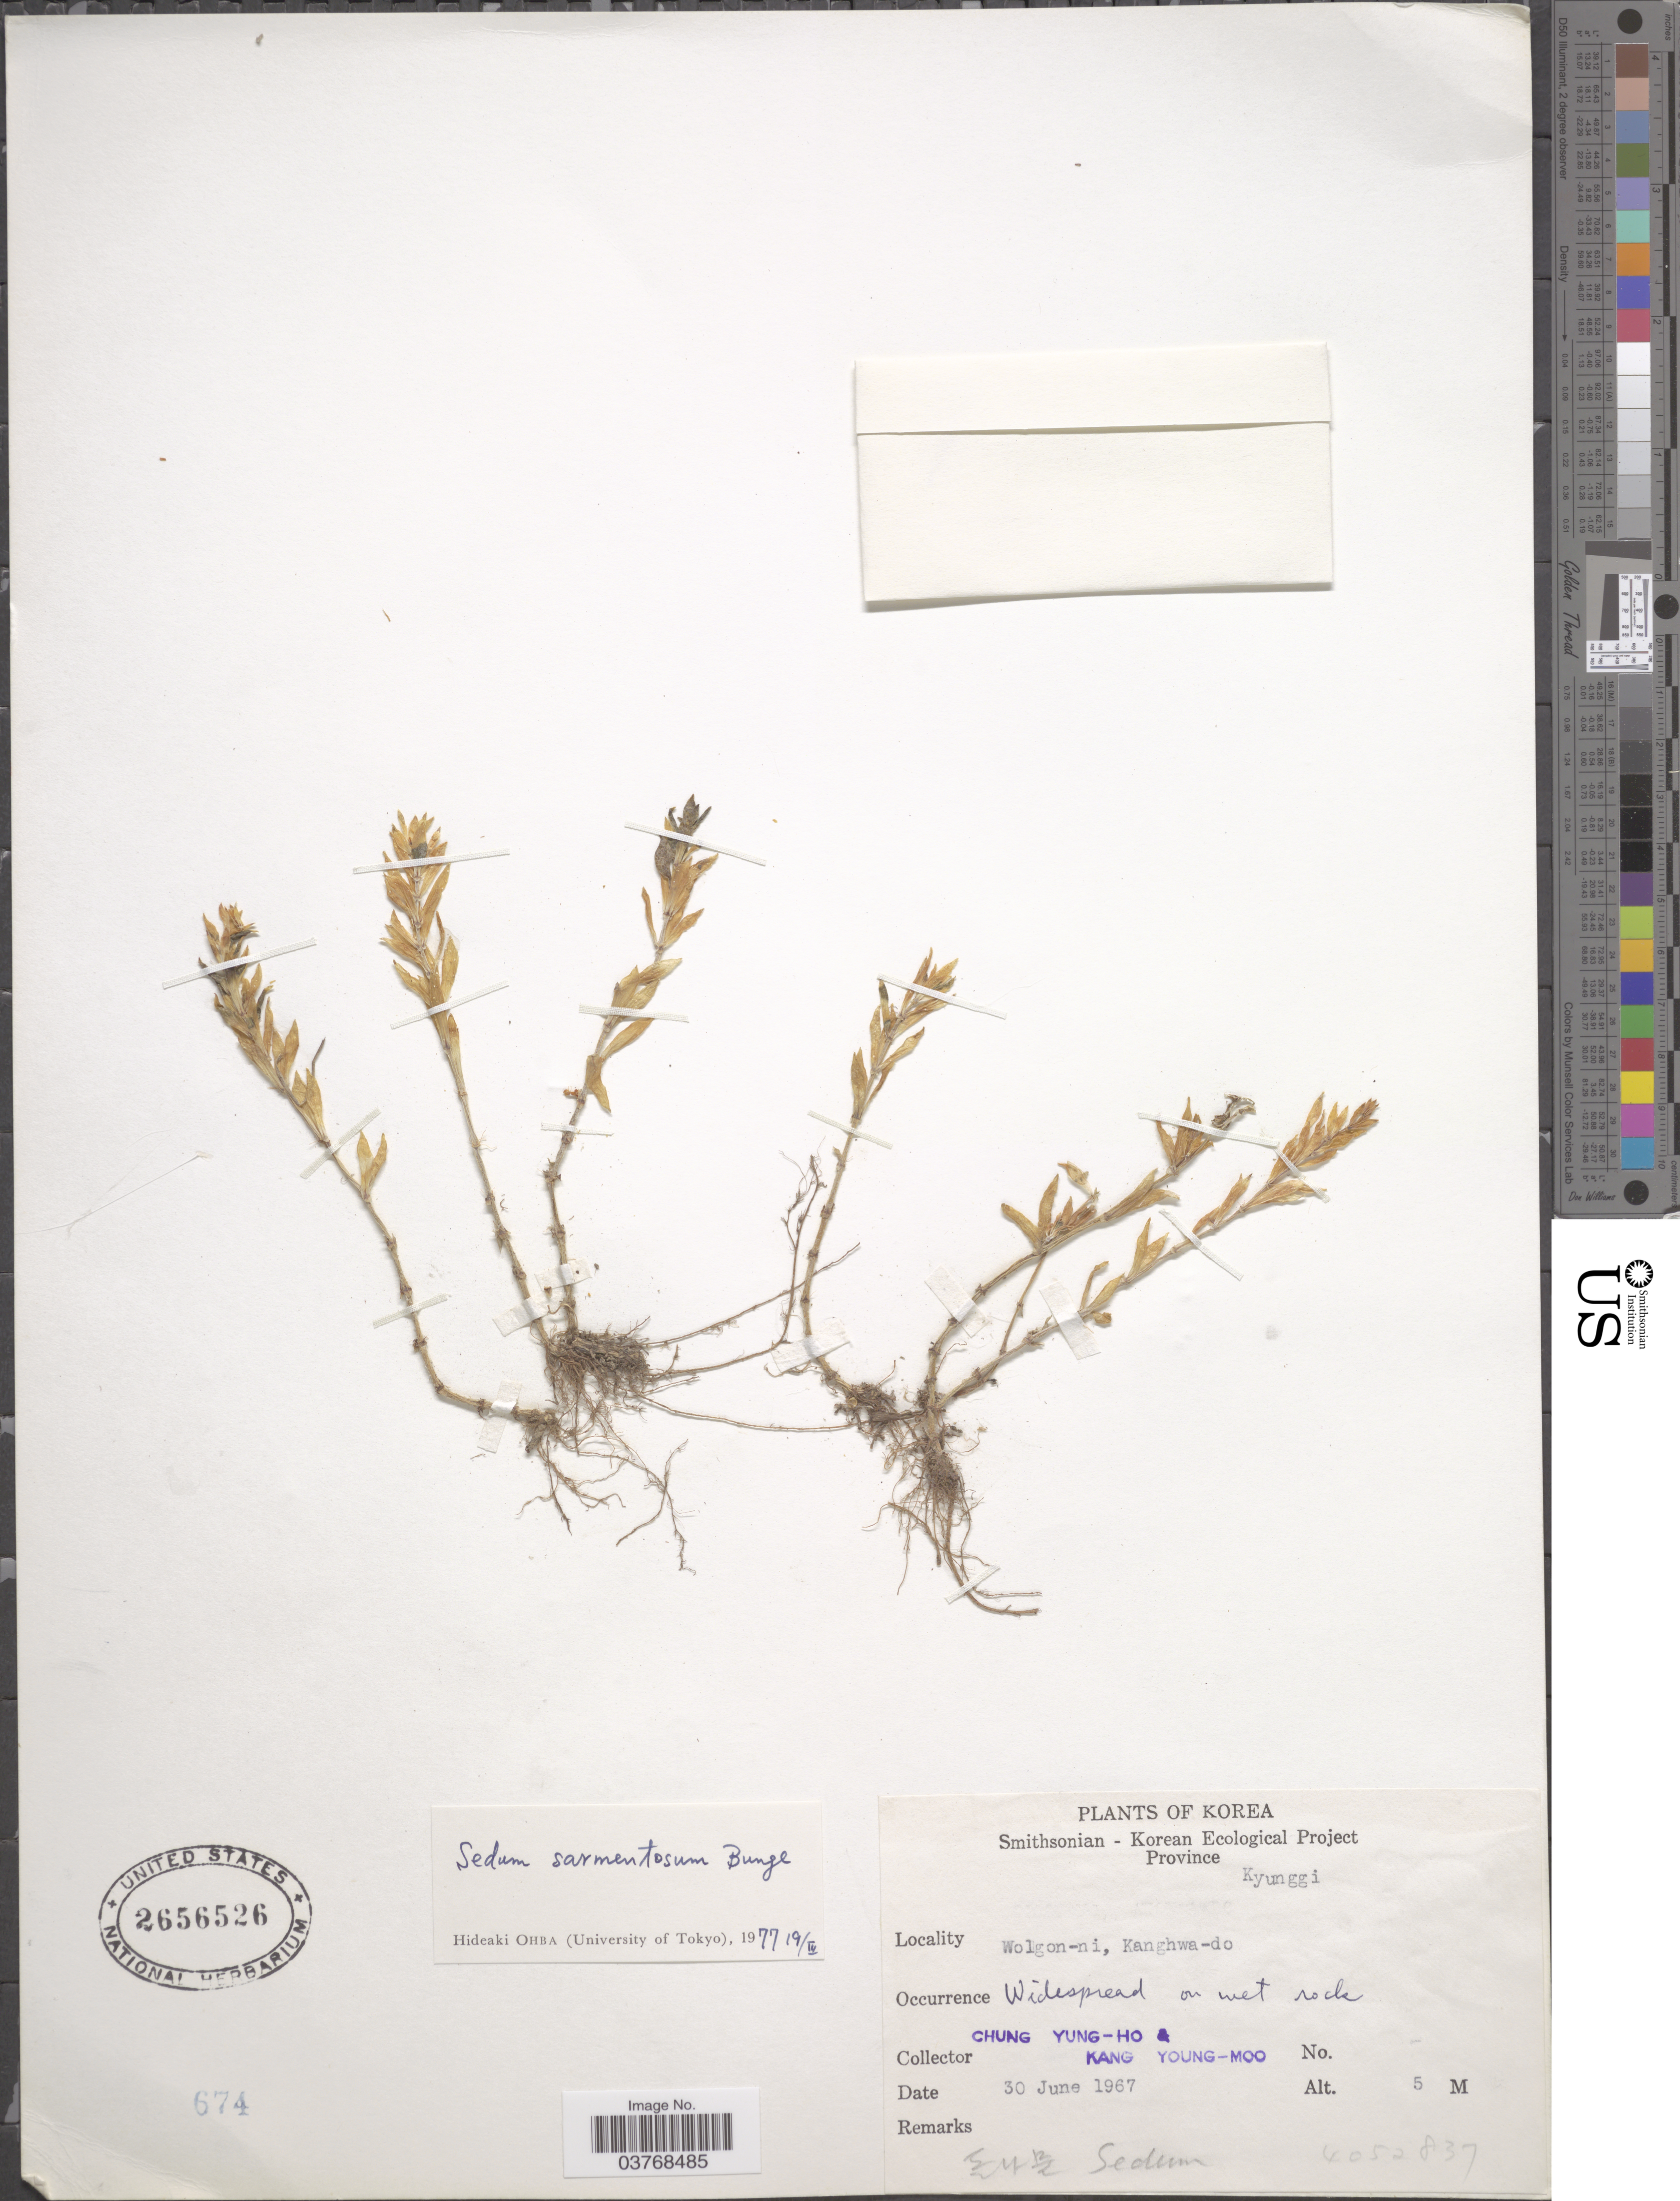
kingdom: Plantae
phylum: Tracheophyta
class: Magnoliopsida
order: Saxifragales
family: Crassulaceae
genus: Sedum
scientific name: Sedum sarmentosum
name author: Bunge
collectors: C. Yung-Ho & K. Young-Moo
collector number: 4052837?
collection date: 1967-06-30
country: South Korea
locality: Province Kyunggi. Wolgon-ni, Kanghwa-do.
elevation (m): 5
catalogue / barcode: US 2656526